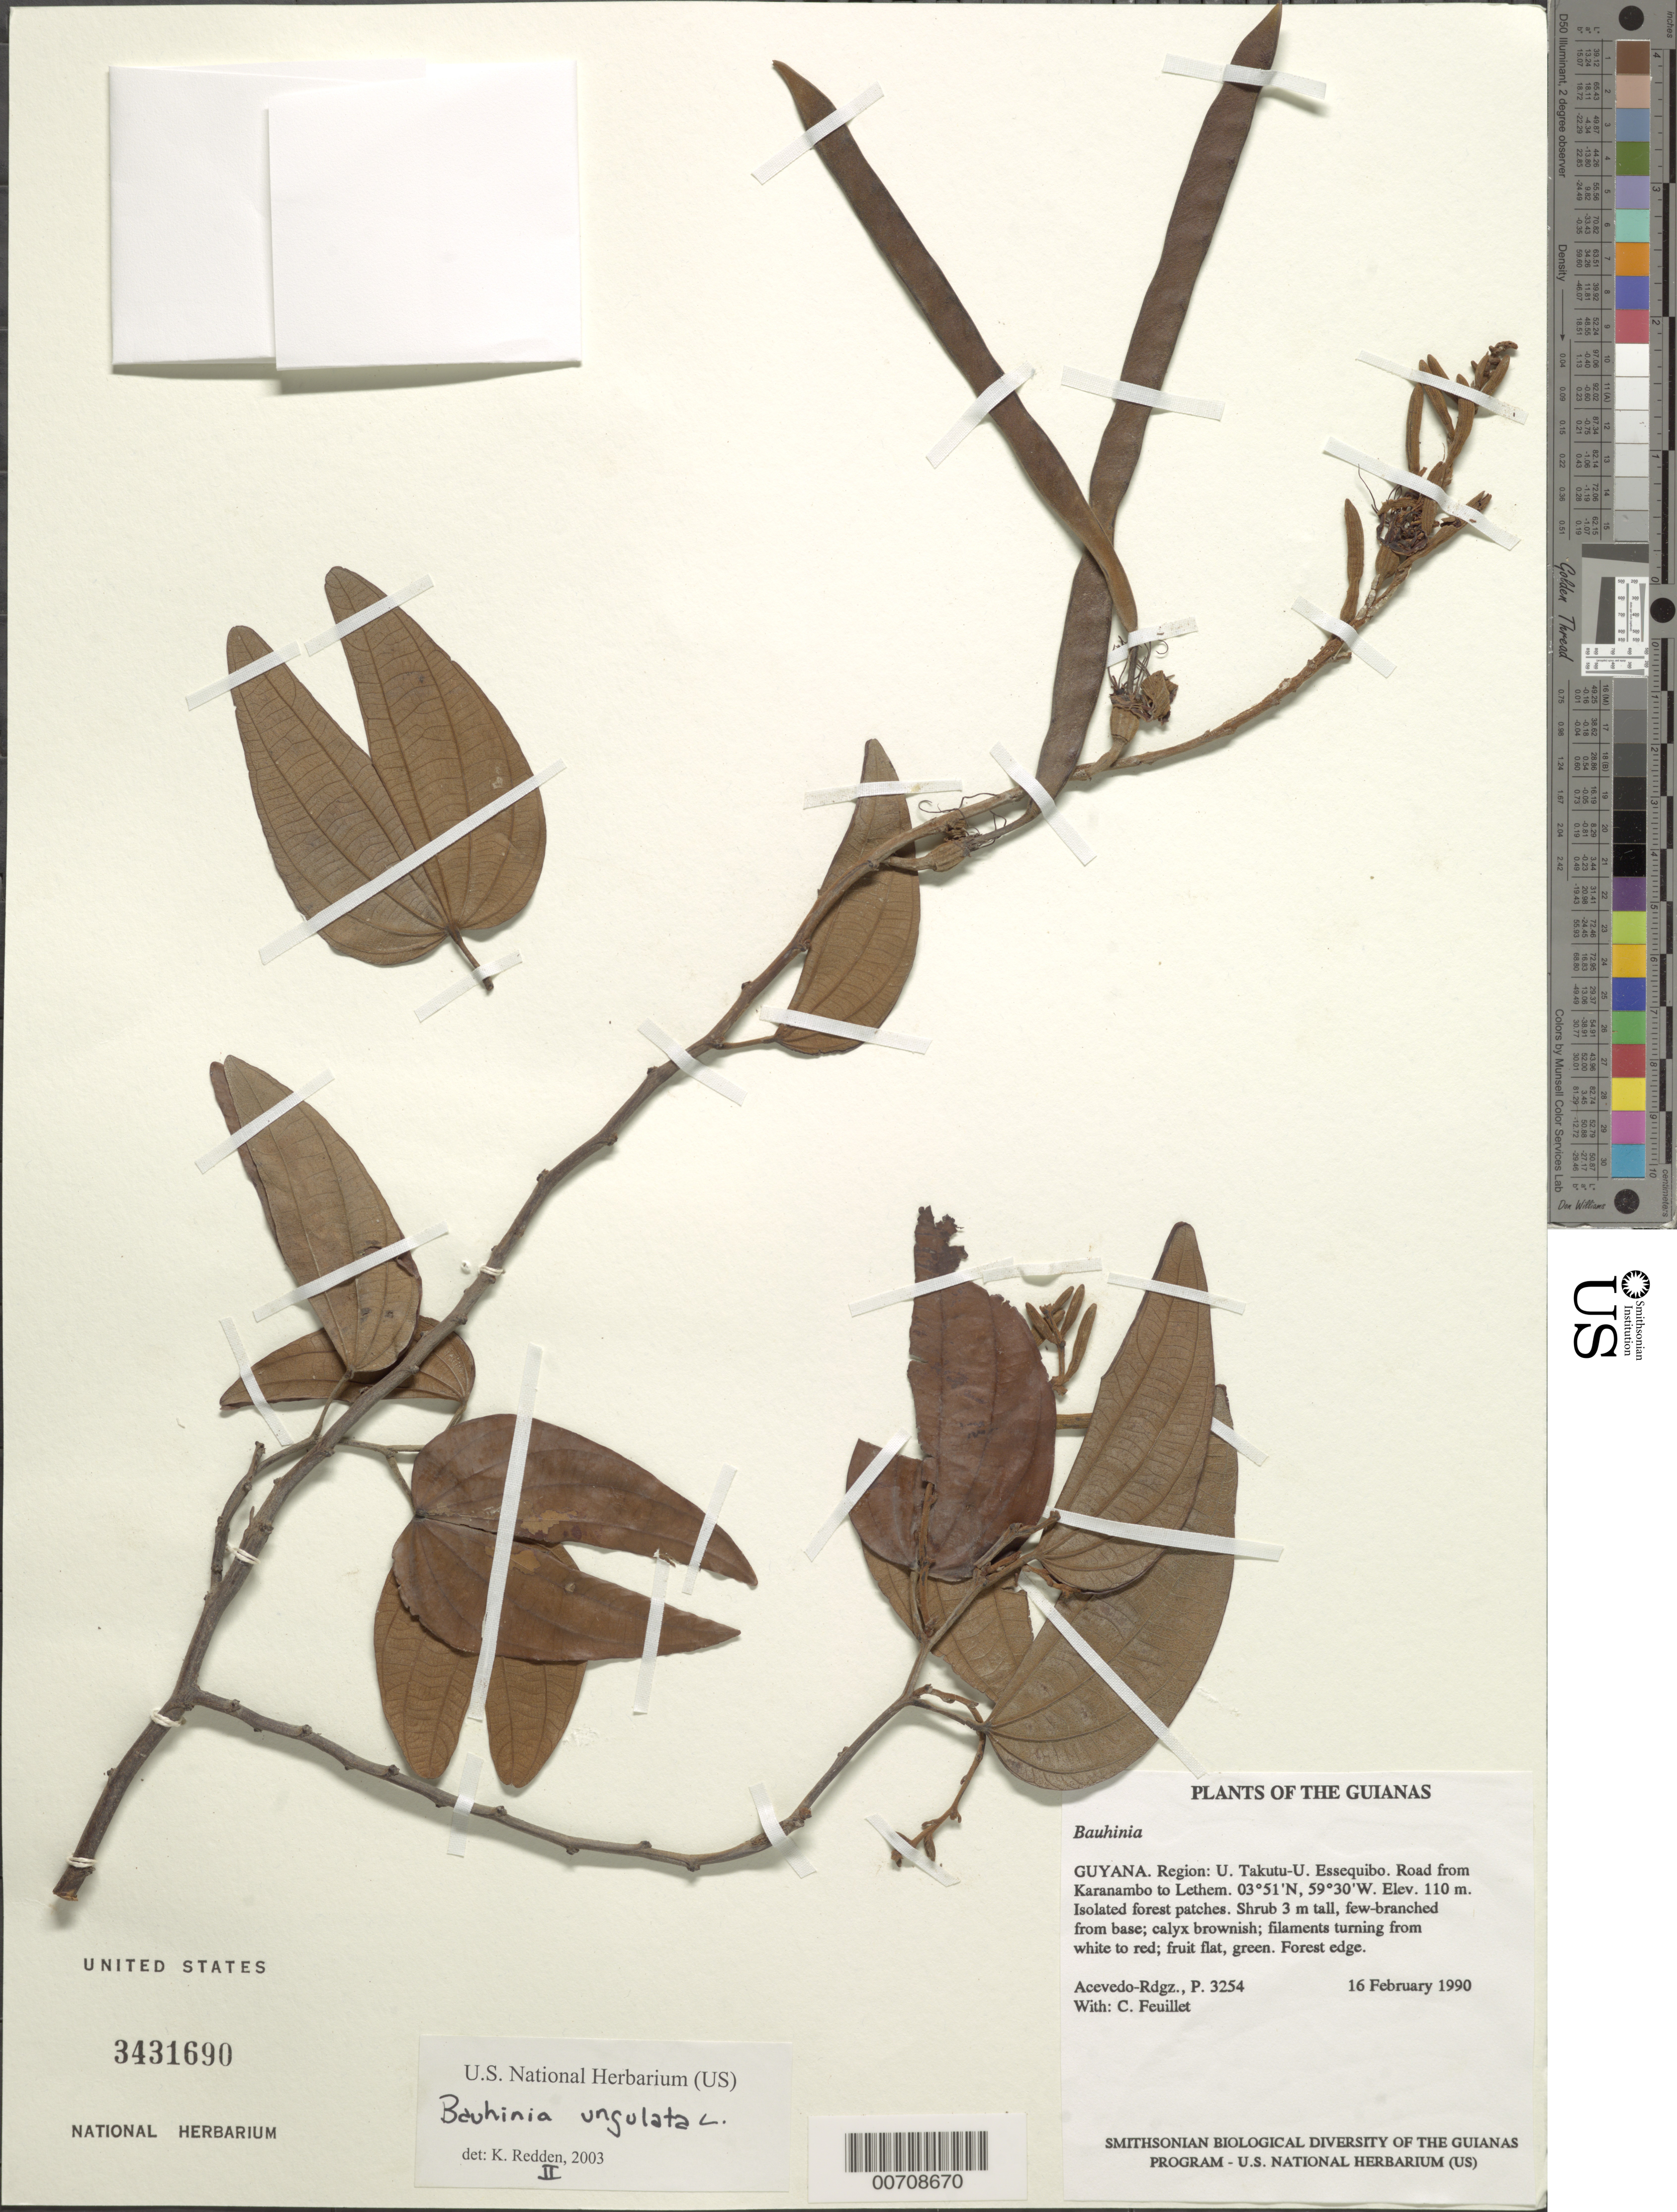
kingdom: Plantae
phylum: Tracheophyta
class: Magnoliopsida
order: Fabales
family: Fabaceae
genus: Bauhinia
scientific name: Bauhinia ungulata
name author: L.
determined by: Redden, K. M.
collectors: P. Acevedo-Rodr. & C. Feuillet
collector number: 3254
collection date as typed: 16 Feb 1990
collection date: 1990-02-16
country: Guyana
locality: U. Takutu - U. Essequibo. Road from Karanambo to Lethem.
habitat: Isolated forest patches.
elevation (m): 110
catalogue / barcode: US 3431690